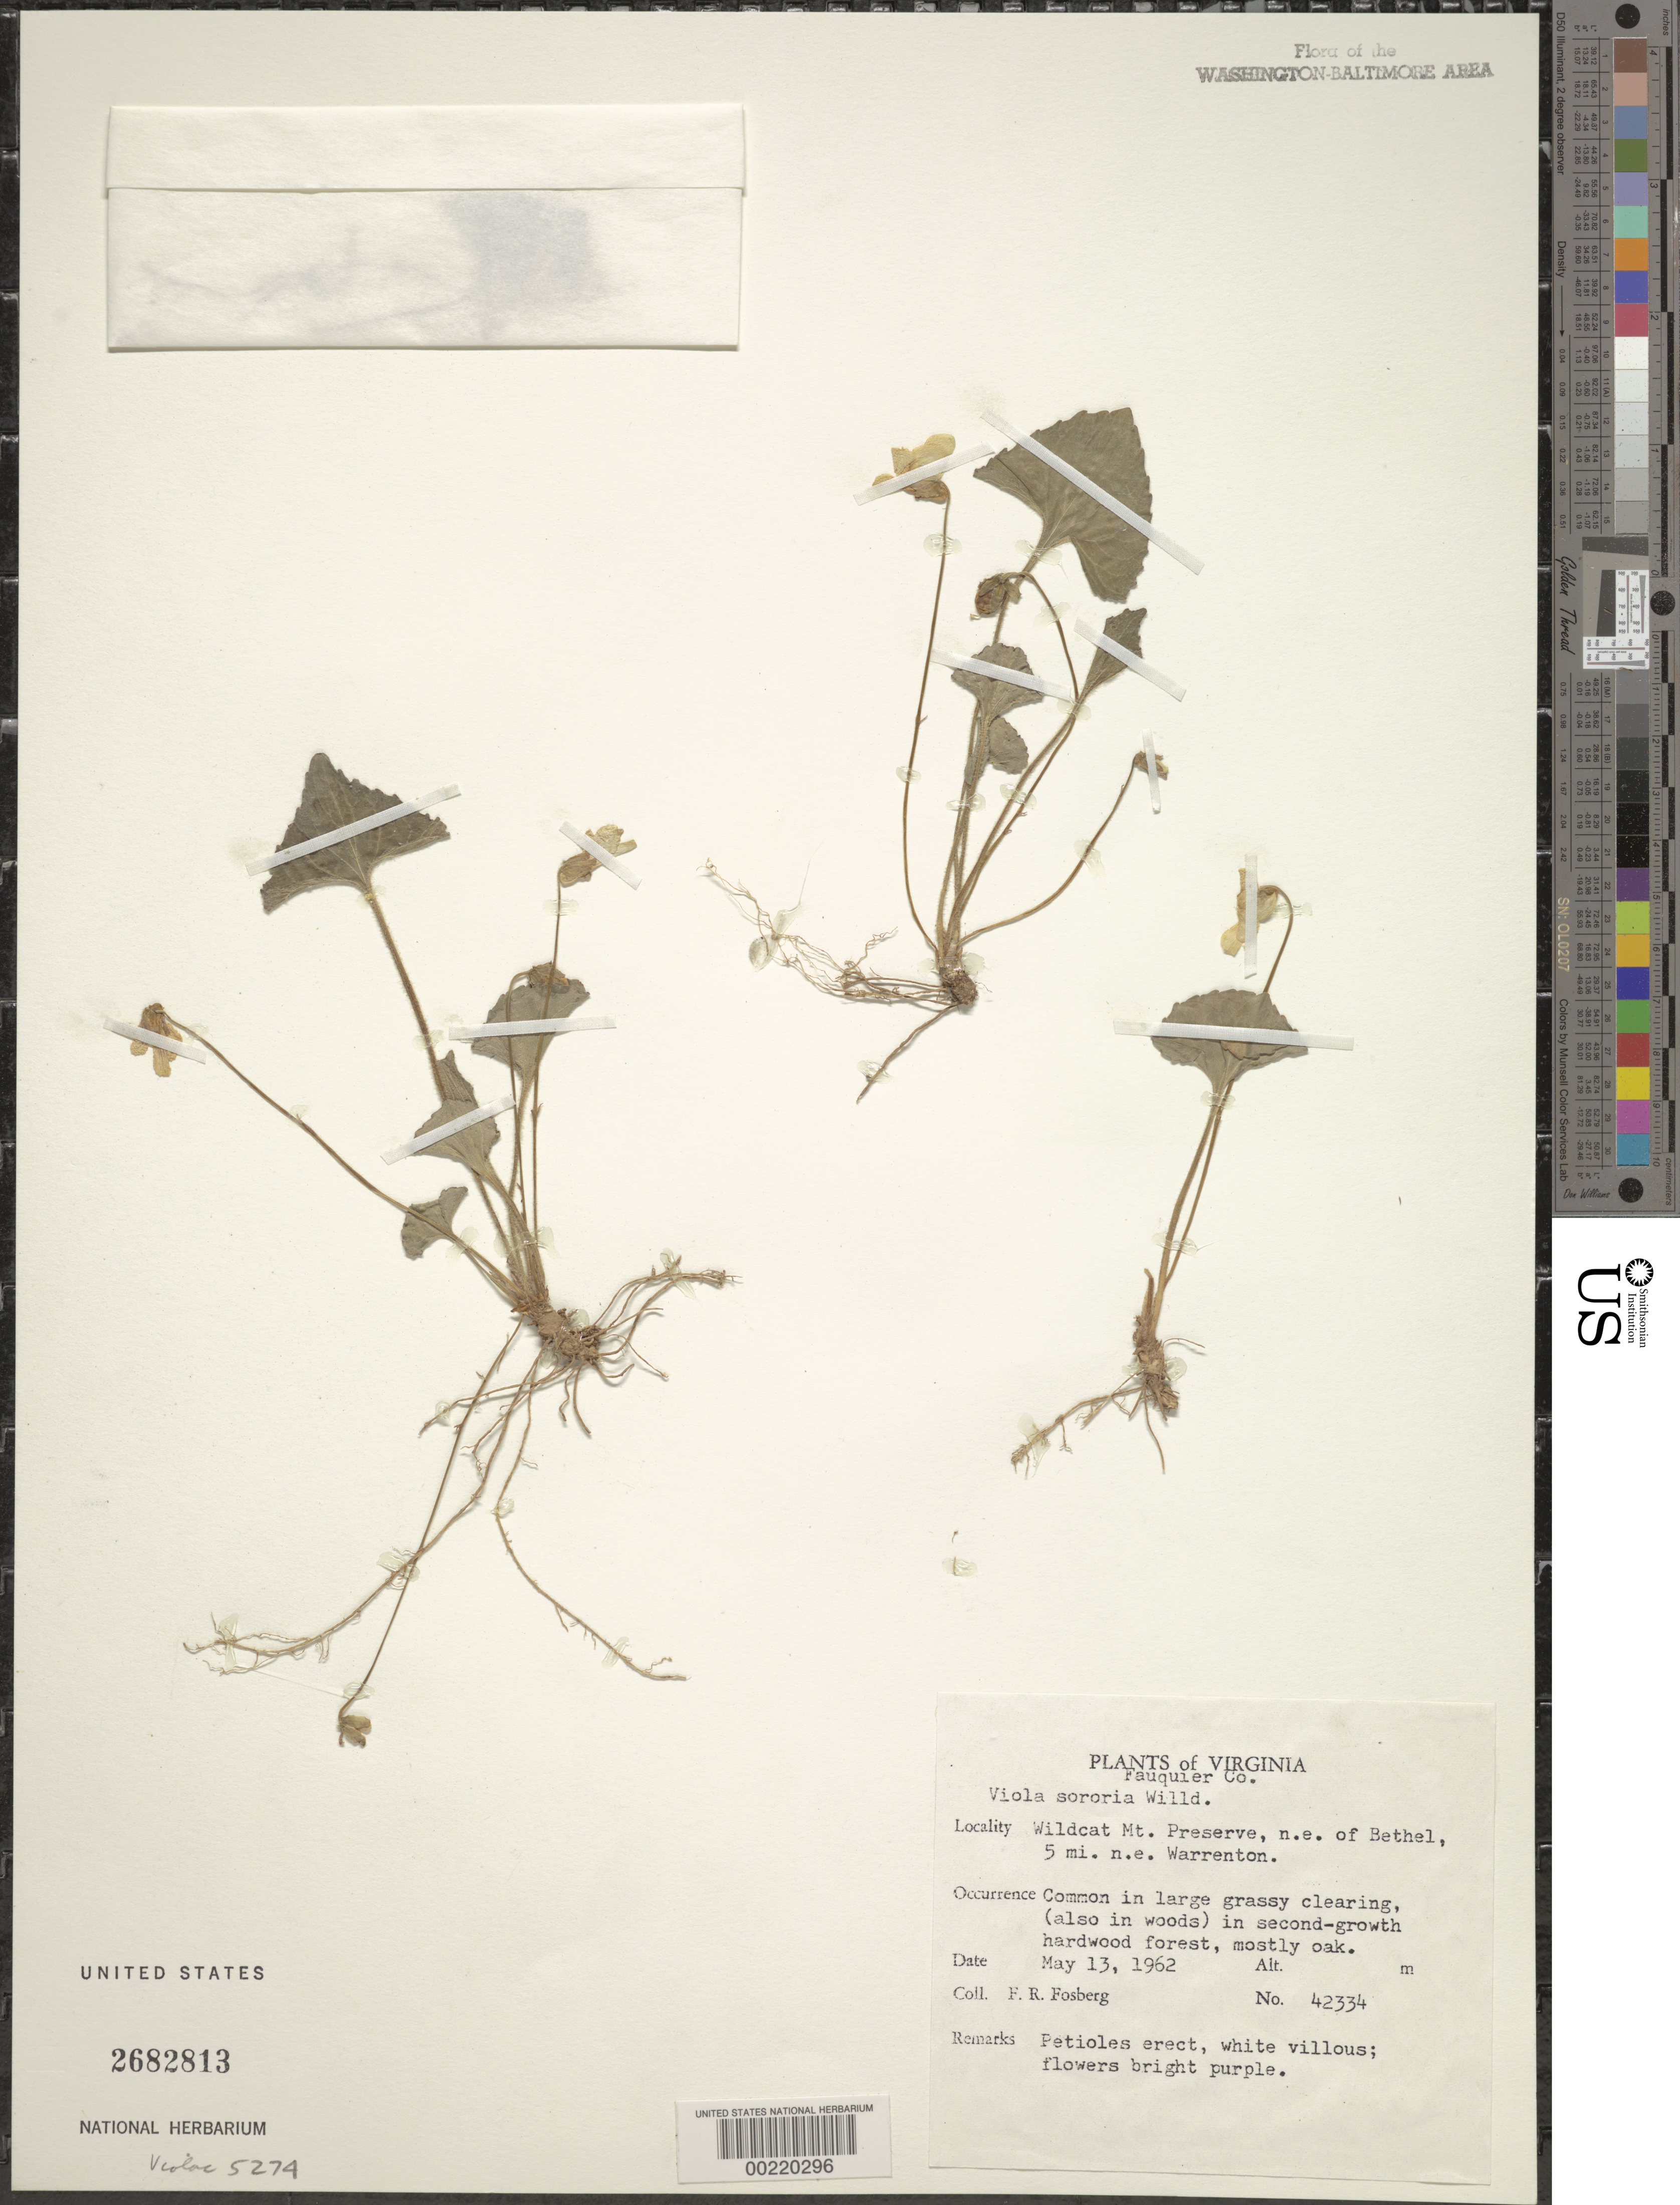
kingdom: Plantae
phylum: Tracheophyta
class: Magnoliopsida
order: Malpighiales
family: Violaceae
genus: Viola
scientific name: Viola sororia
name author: Willd.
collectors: F. R. Fosberg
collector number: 42334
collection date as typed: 13 May 1962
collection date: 1962-05-13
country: United States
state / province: Virginia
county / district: Fauquier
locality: Wildcat mountain Preserve, northeast of Bethel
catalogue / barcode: US 2682813